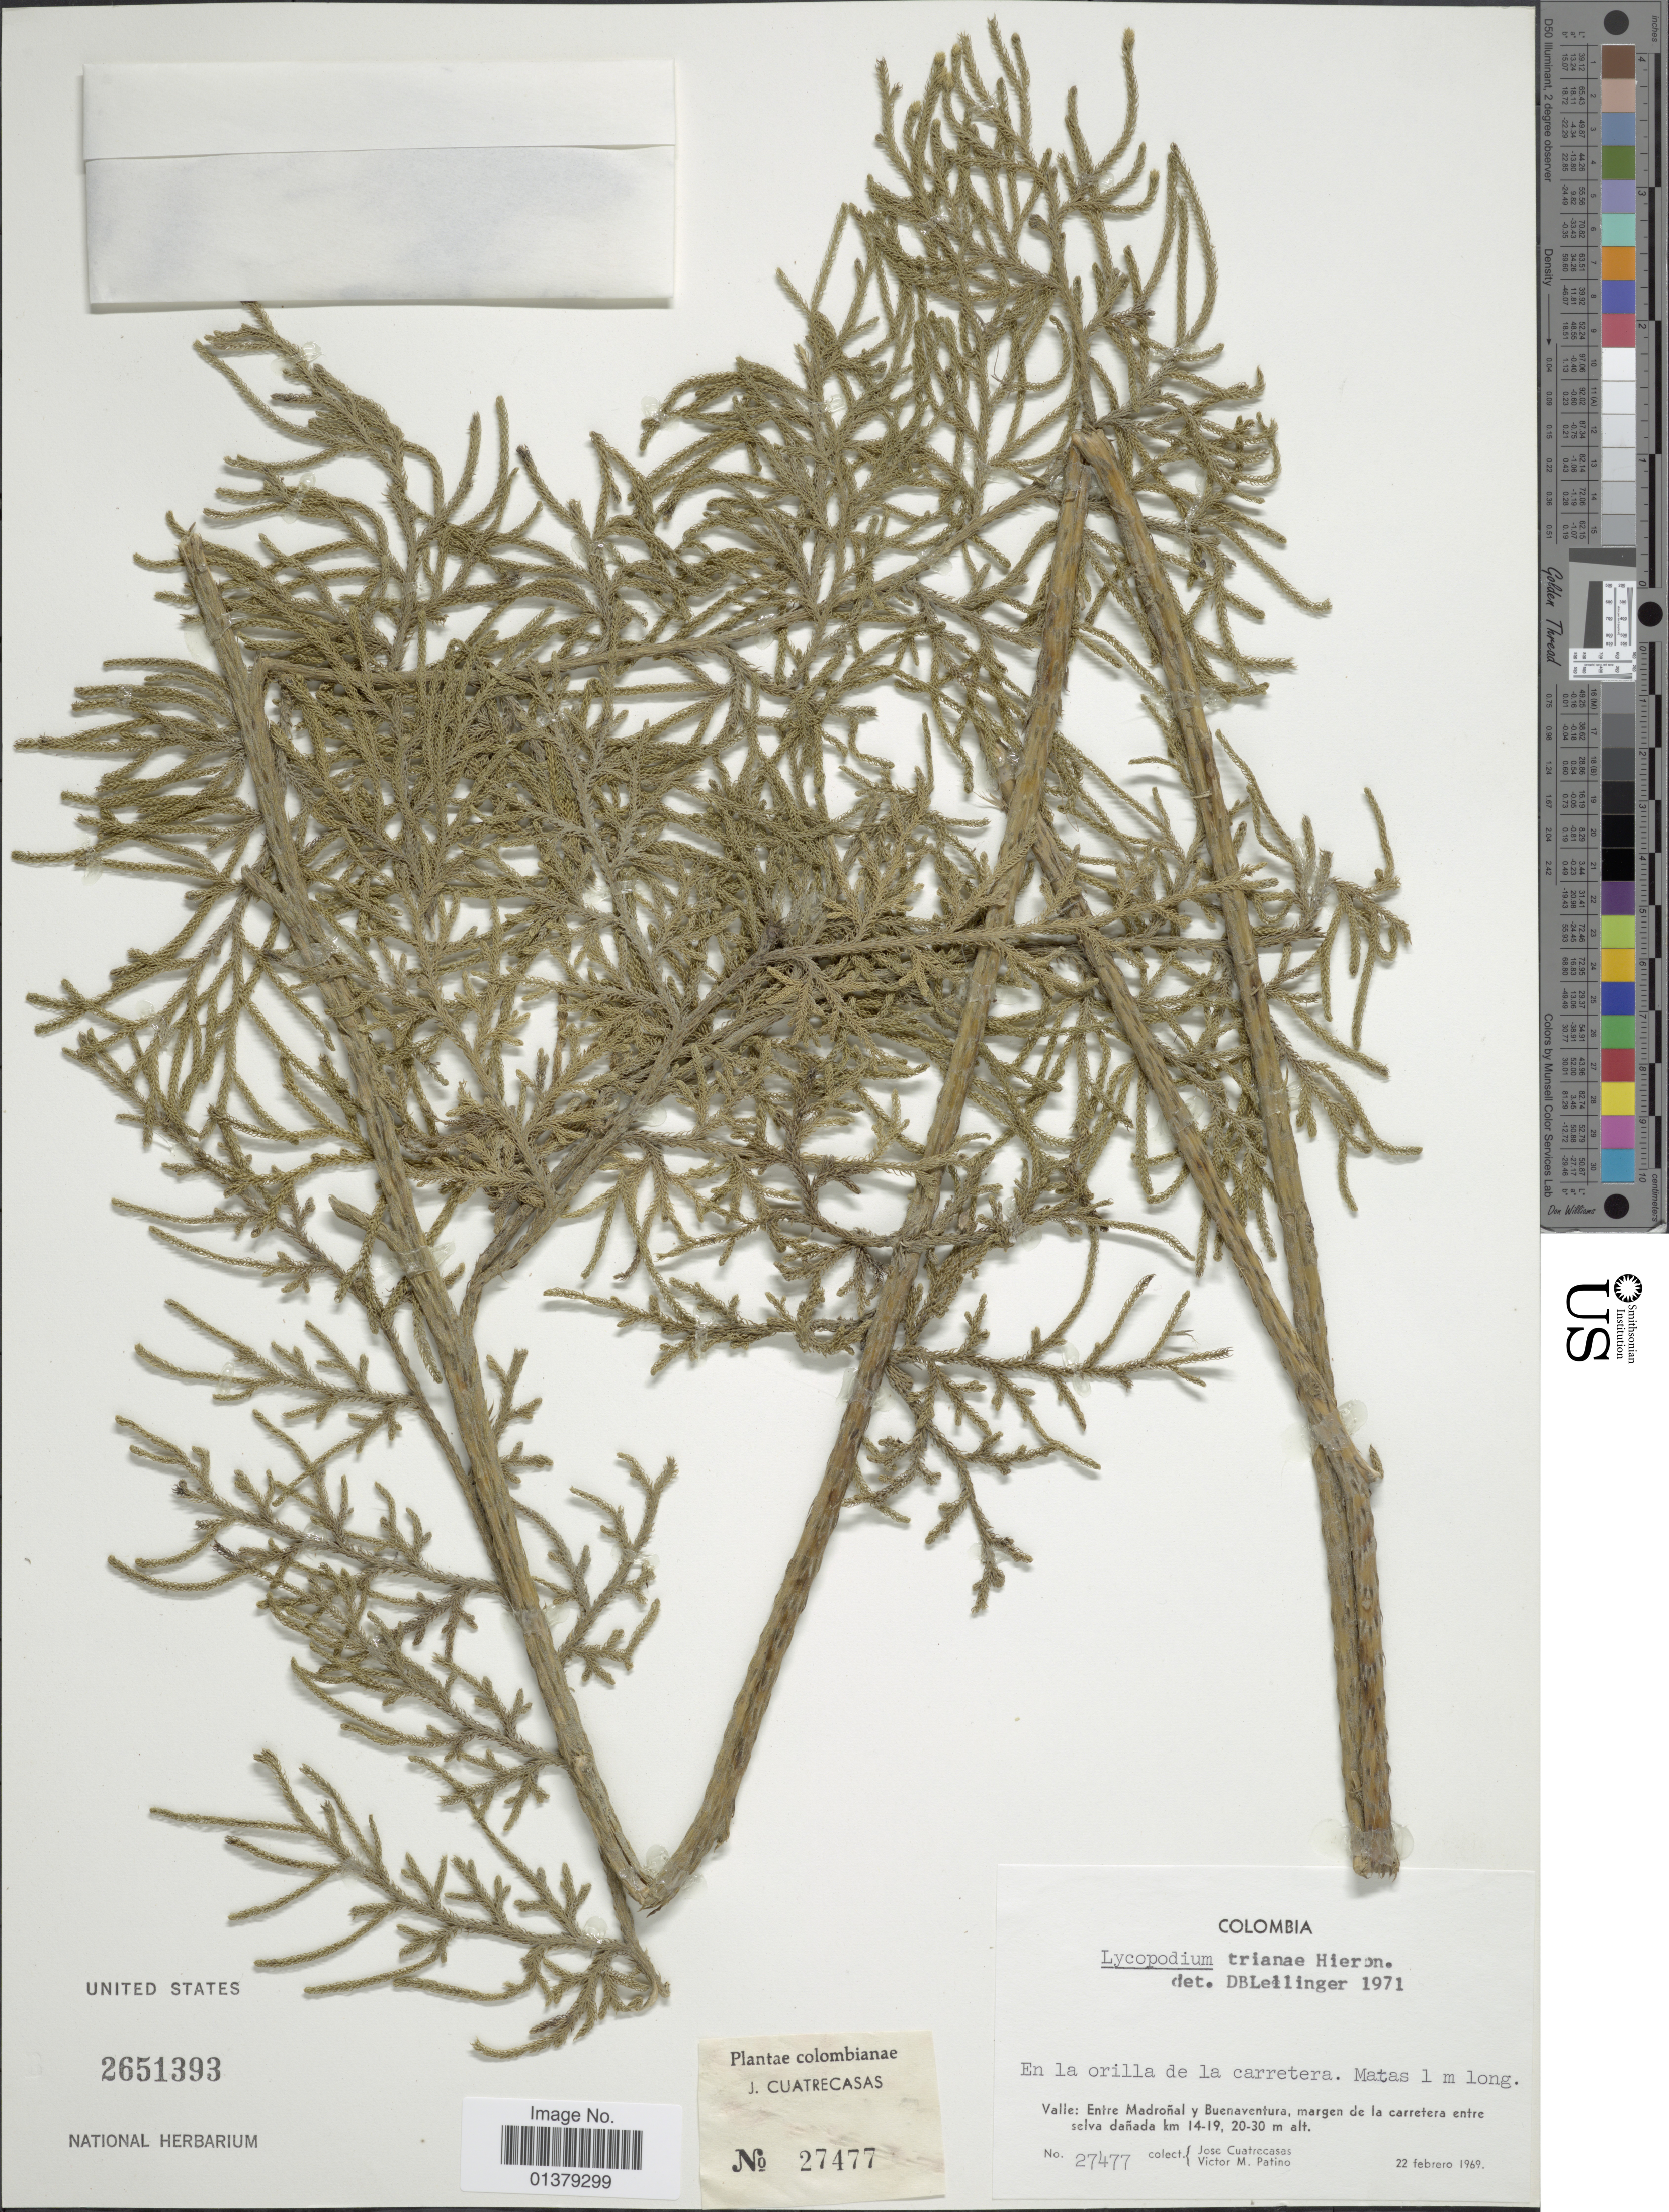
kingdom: Plantae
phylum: Tracheophyta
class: Lycopodiopsida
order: Lycopodiales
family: Lycopodiaceae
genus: Palhinhaea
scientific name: Palhinhaea trianae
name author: (Hieron.) Holub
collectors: J. Cuatrecasas & V. M. Patiño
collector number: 27477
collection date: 1969-02-22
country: Colombia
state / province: Valle del Cauca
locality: Valle: Entre Madroñal y Buenaventura, margem de la carretera entre selva deñade km 14-19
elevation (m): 20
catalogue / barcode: US 2651393